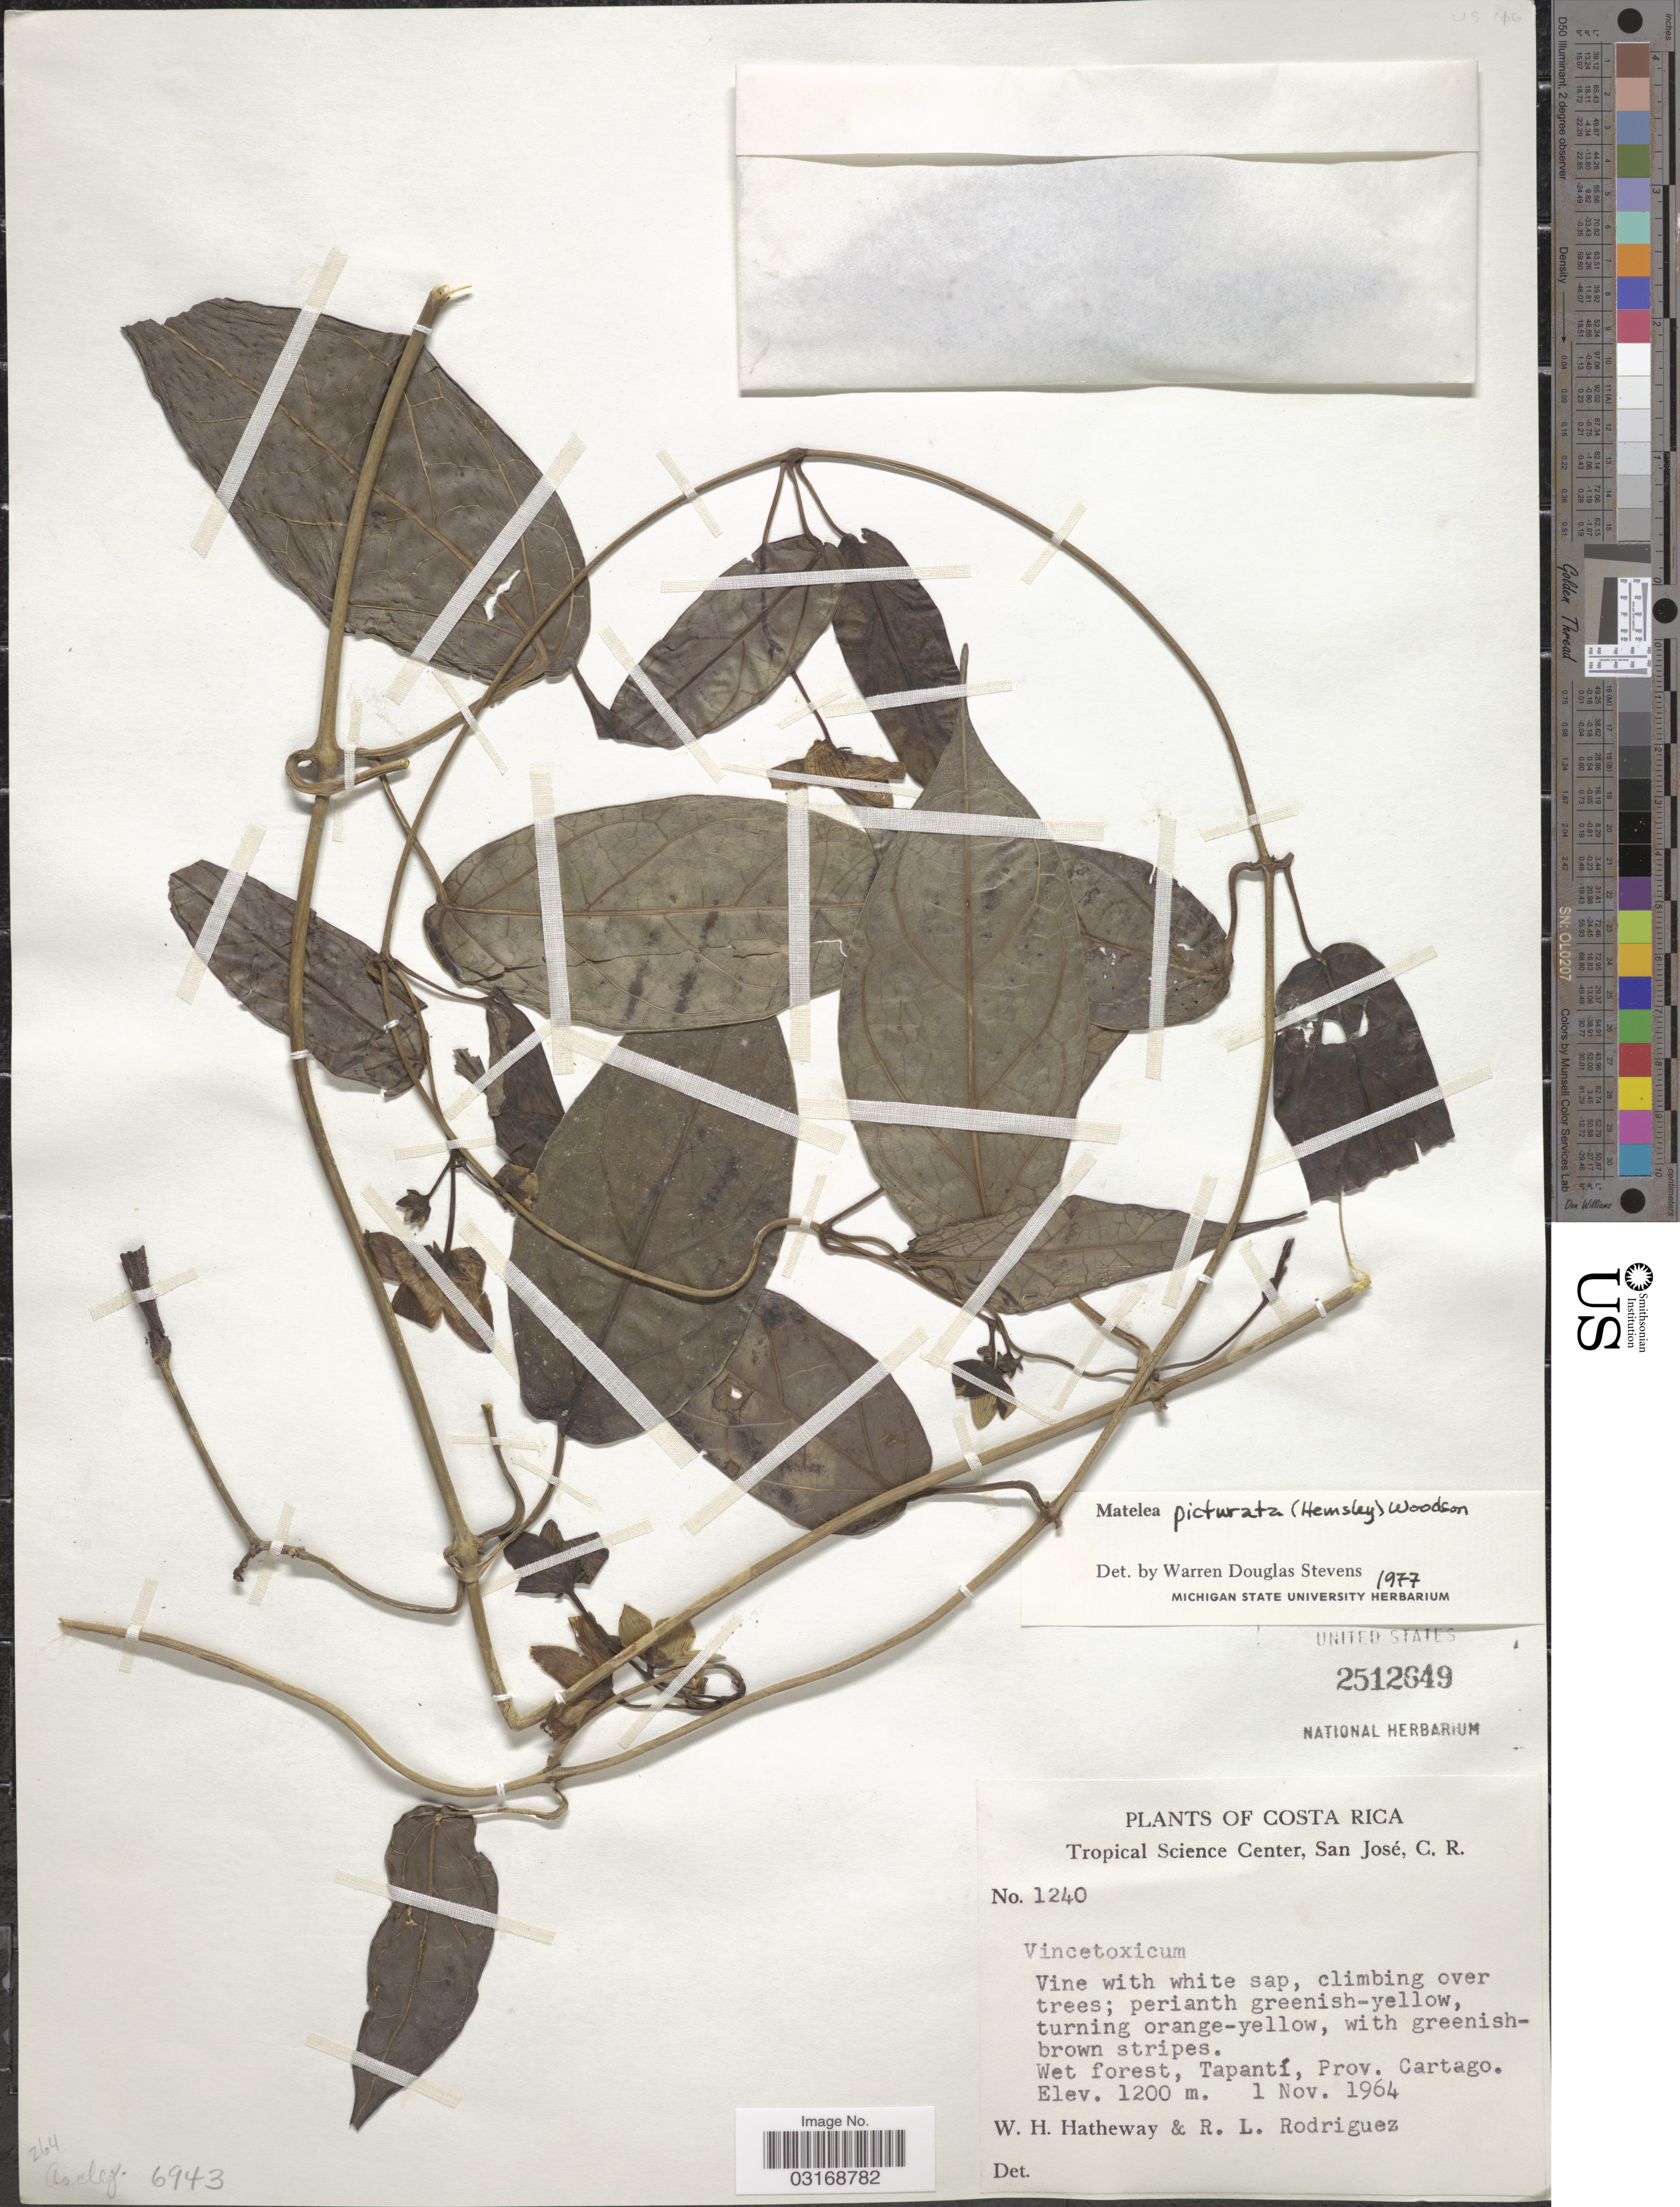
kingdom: Plantae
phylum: Tracheophyta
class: Magnoliopsida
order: Gentianales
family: Apocynaceae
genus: Matelea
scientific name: Matelea picturata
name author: (Hemsl.) Woodson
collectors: W. H. Hatheway & R. Rodriguez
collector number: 1240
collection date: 1964-11-01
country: Costa Rica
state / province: Cartago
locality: Tapantí, Prov. Cartago.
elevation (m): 1200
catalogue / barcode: US 2512649